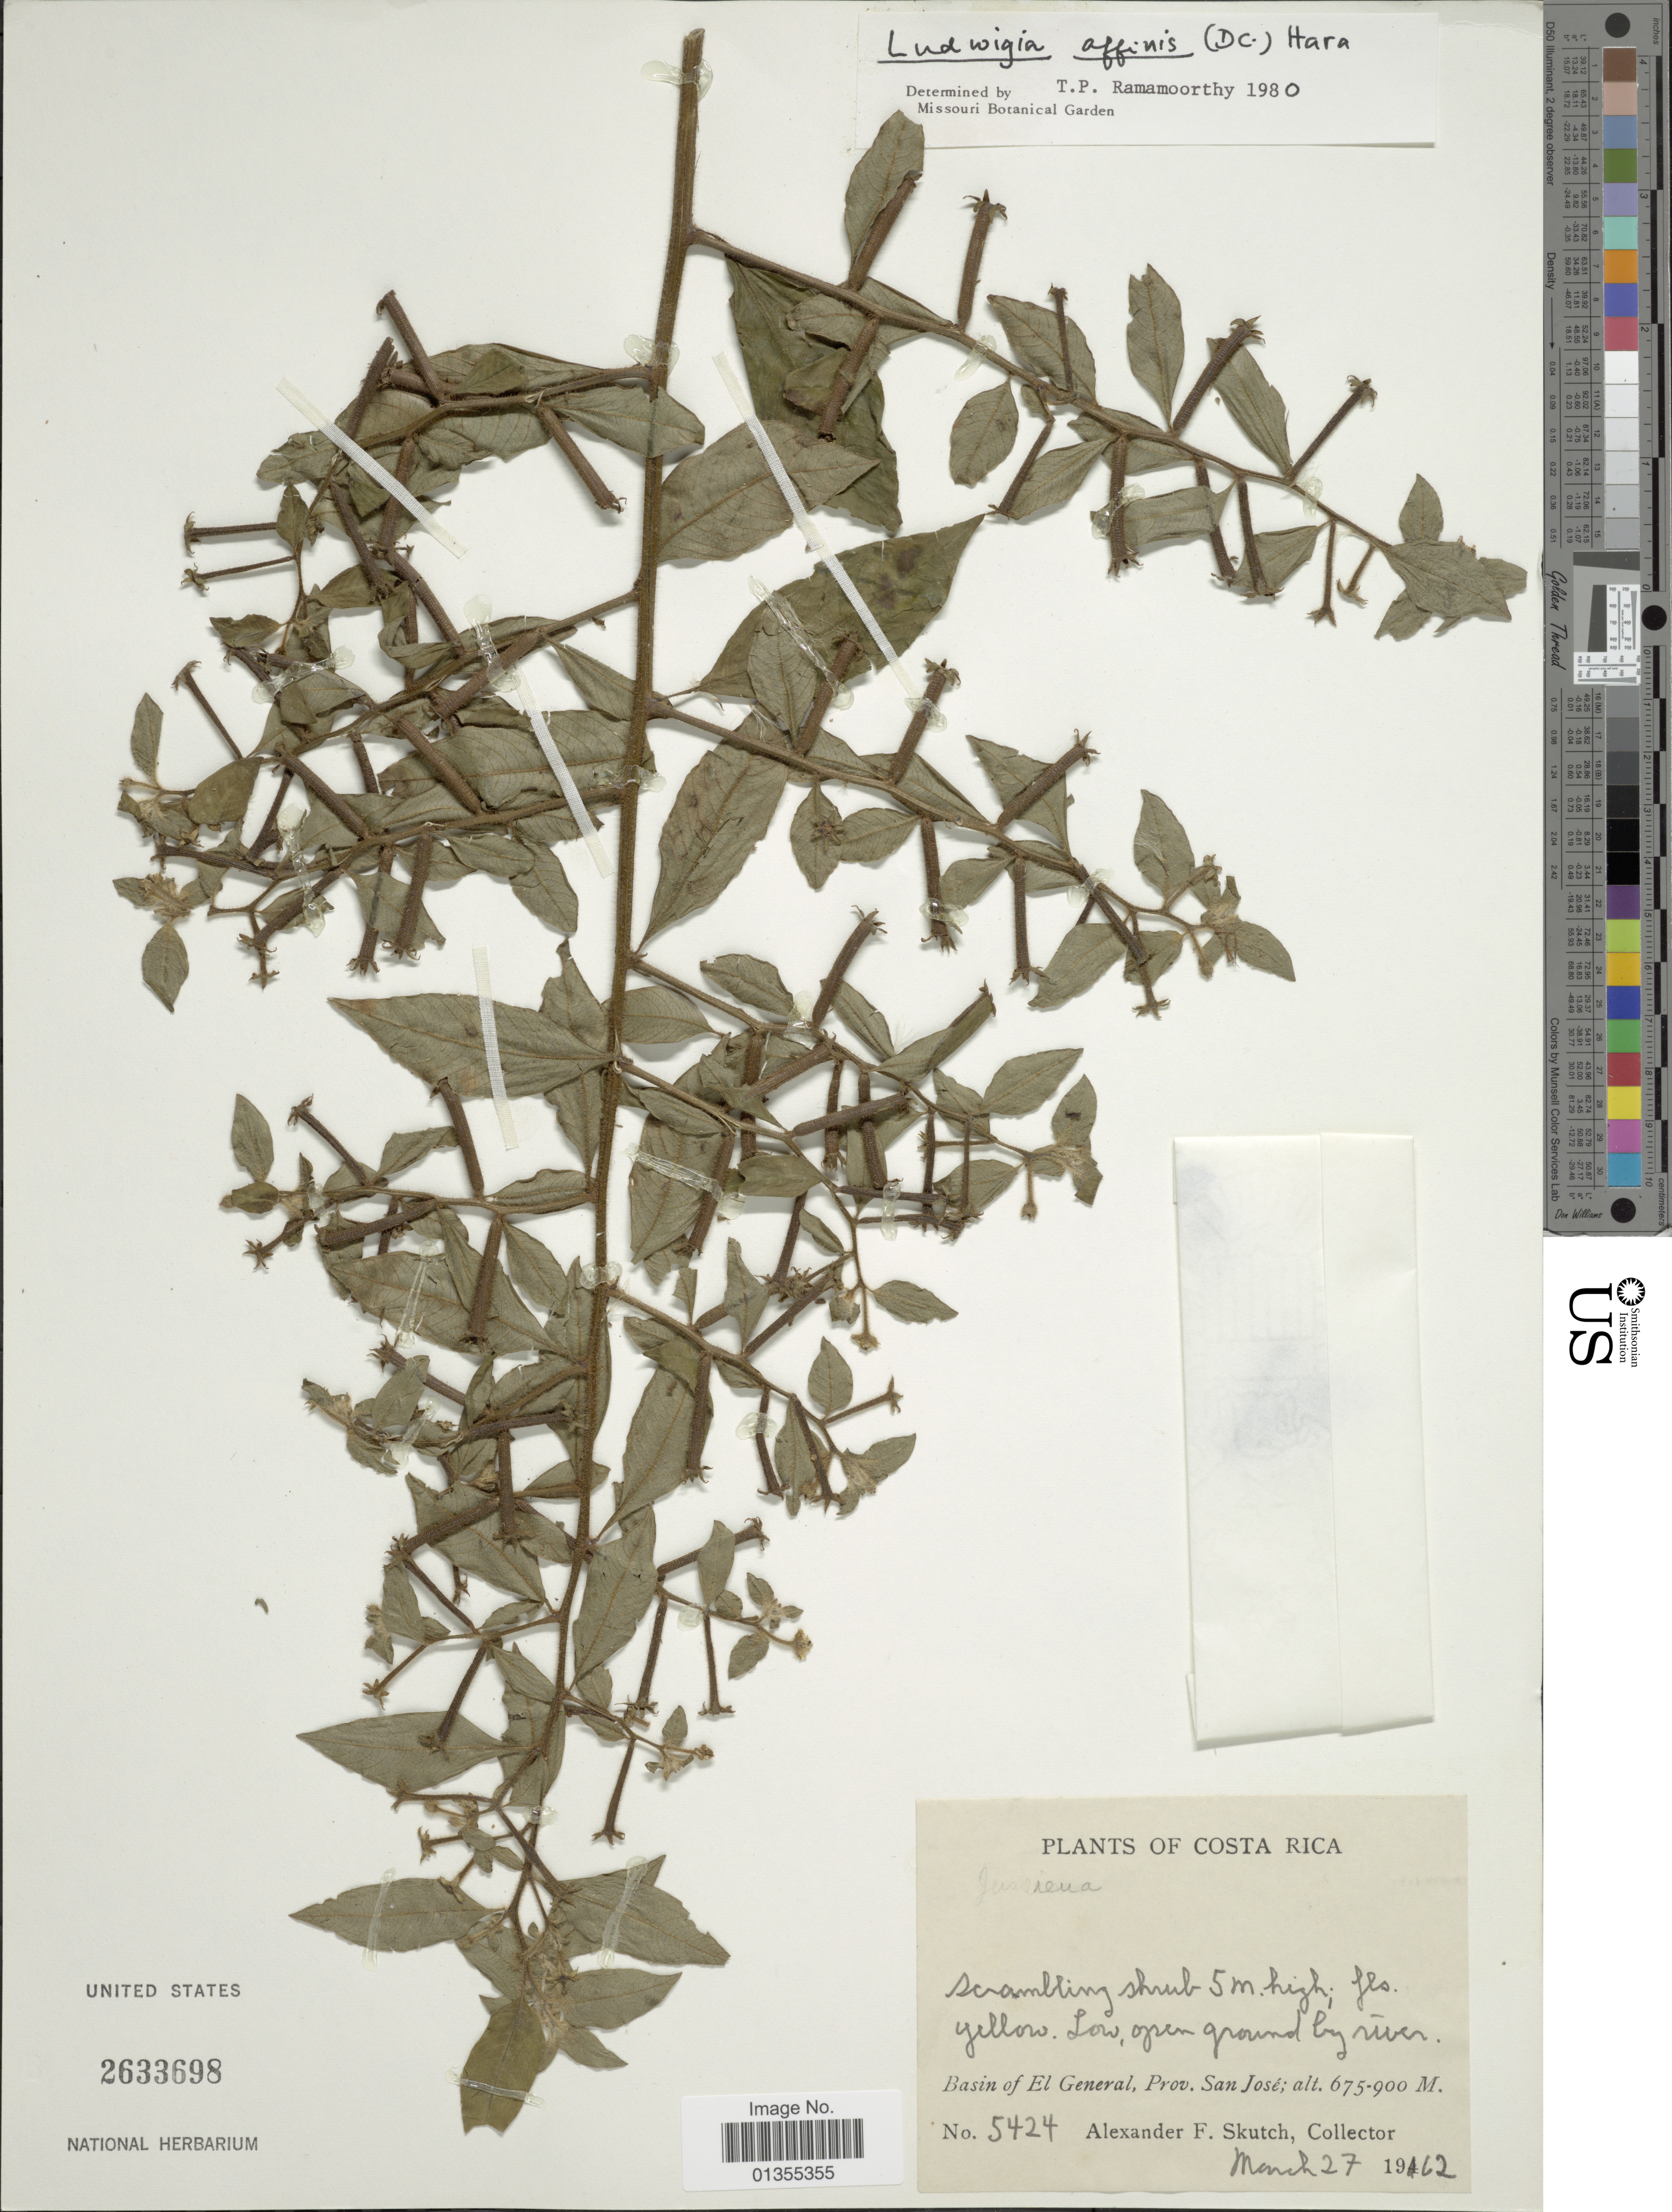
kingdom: Plantae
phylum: Tracheophyta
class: Magnoliopsida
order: Myrtales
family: Onagraceae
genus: Ludwigia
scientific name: Ludwigia affinis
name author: (DC.) H. Hara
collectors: A. F. Skutch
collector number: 5424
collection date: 1962-03-27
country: Costa Rica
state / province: San José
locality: Basin of El General, Prov. San José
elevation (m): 675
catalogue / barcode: US 2633698